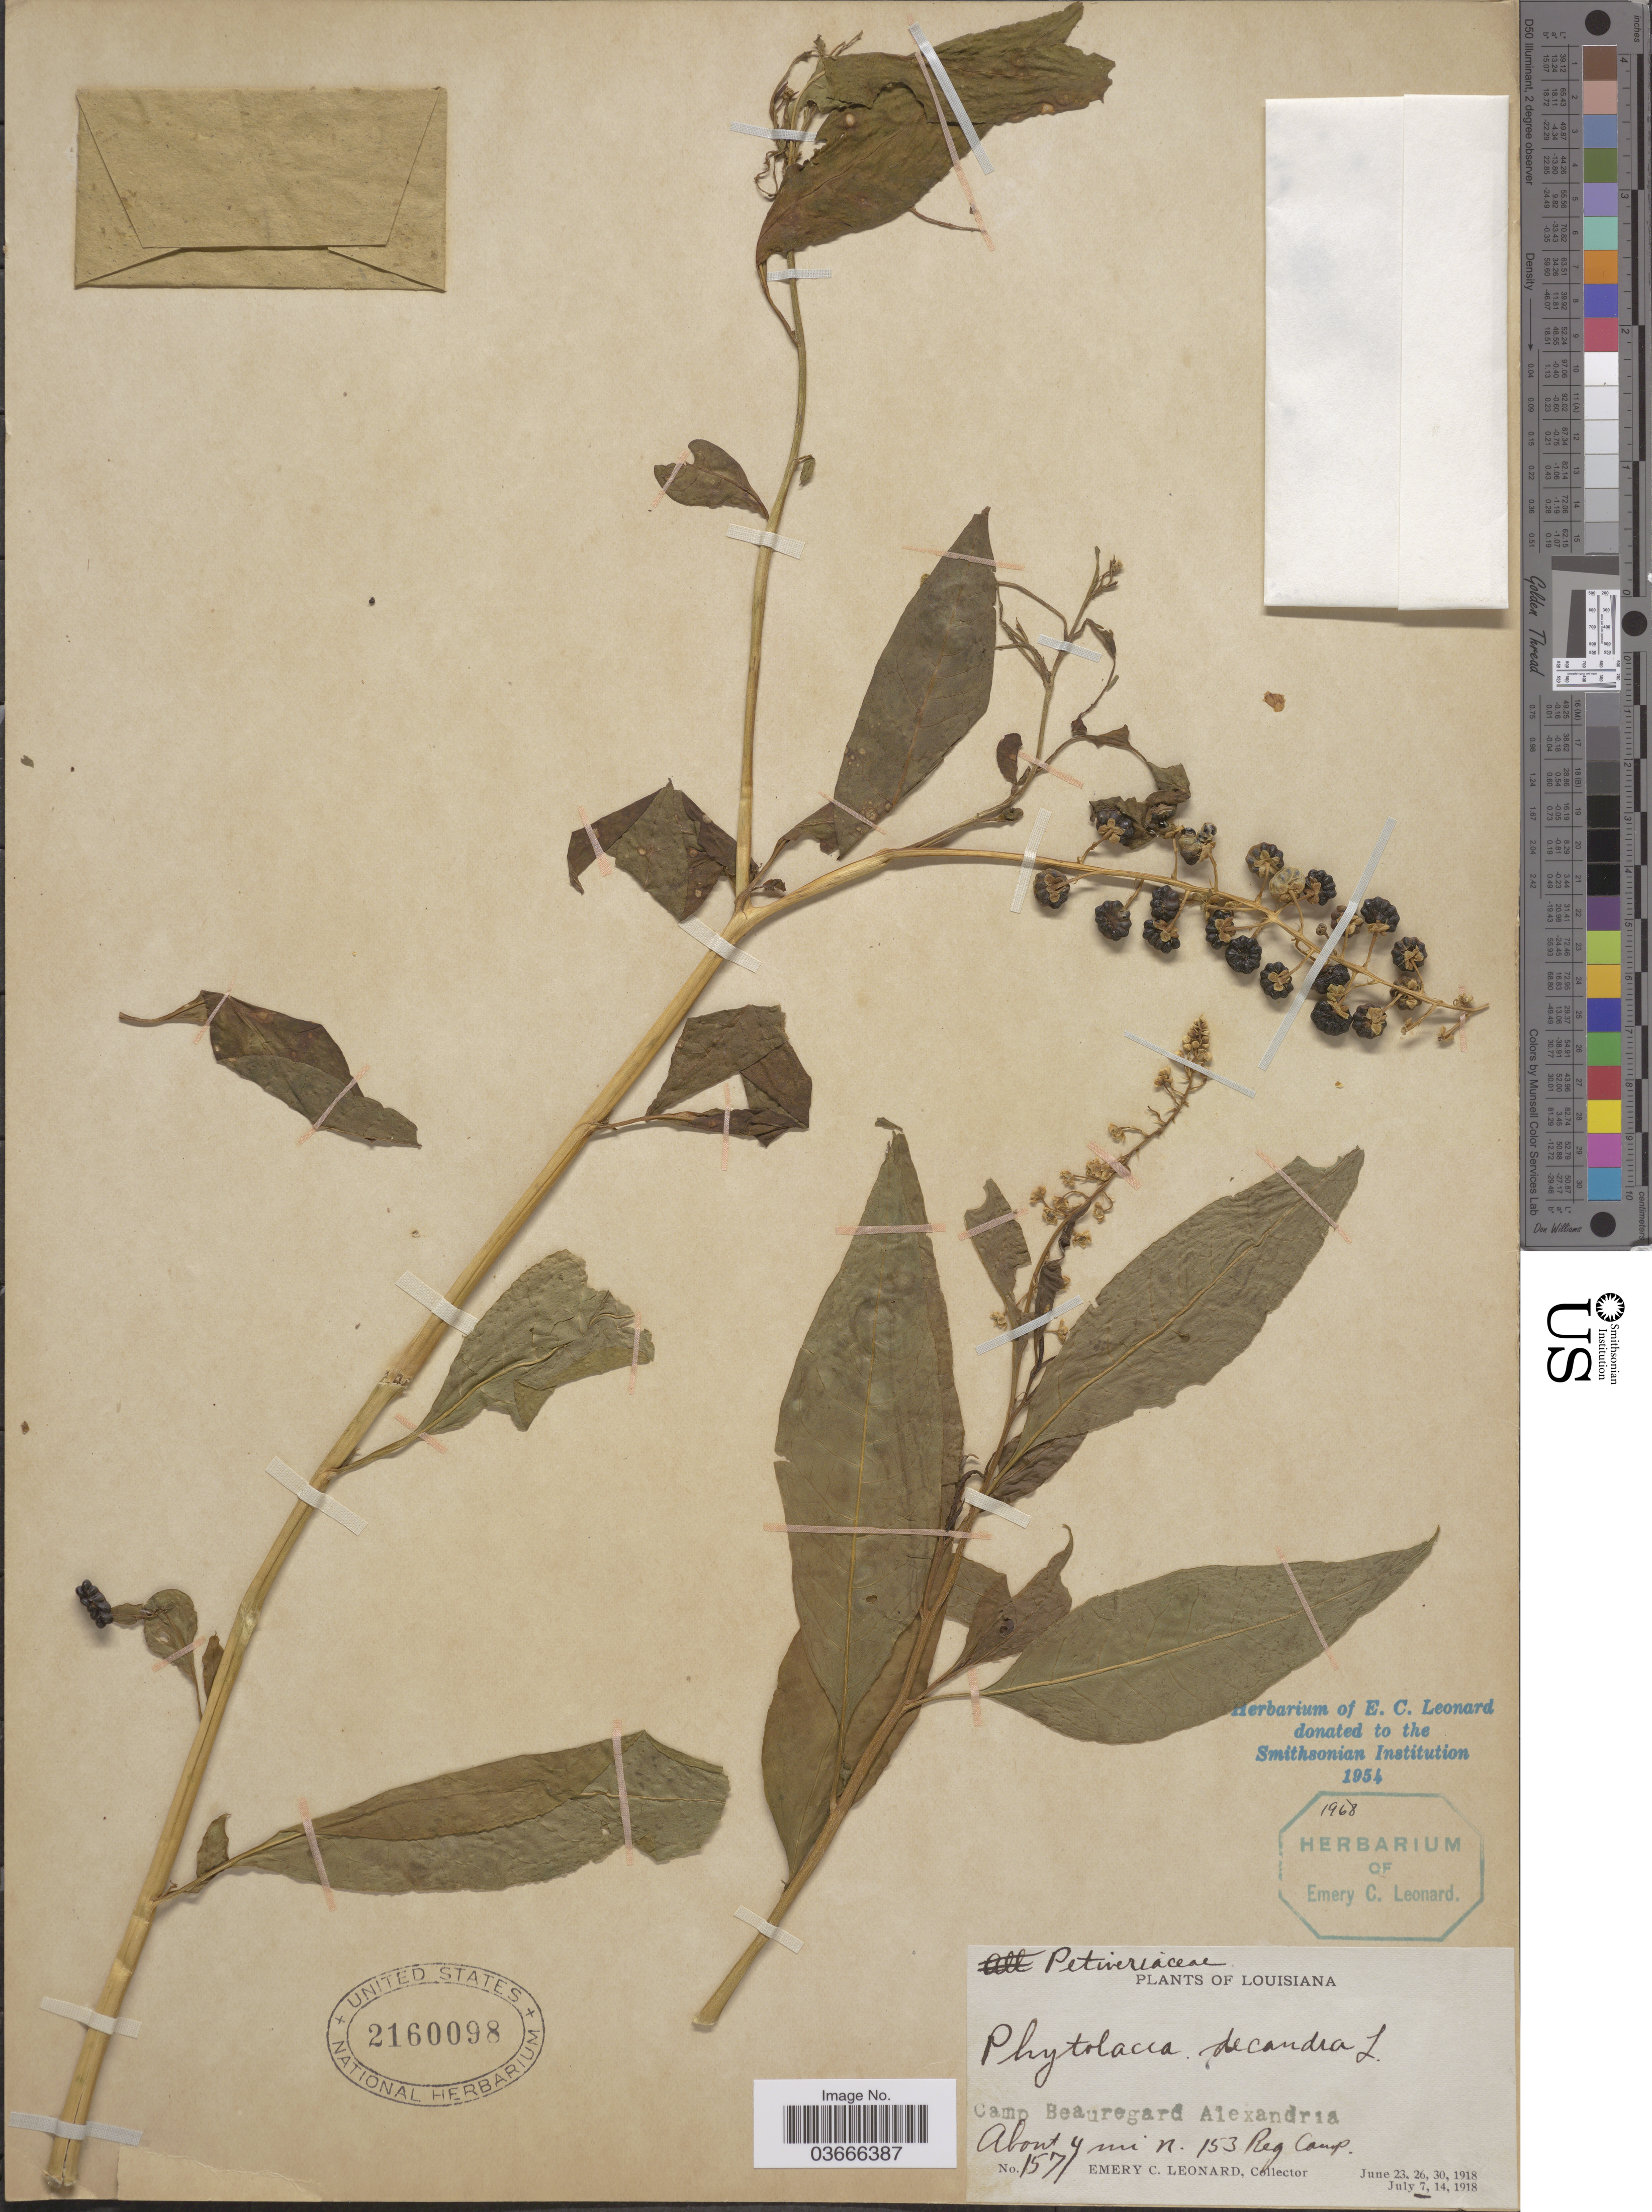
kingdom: Plantae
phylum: Tracheophyta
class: Magnoliopsida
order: Caryophyllales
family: Phytolaccaceae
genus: Phytolacca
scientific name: Phytolacca americana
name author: L.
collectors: E. C. Leonard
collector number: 1571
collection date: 1918-07-07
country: United States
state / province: Louisiana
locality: Camp Beauregard Alexandria. About 4 mi N. 153 Reg Camp.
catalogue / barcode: US 2160098